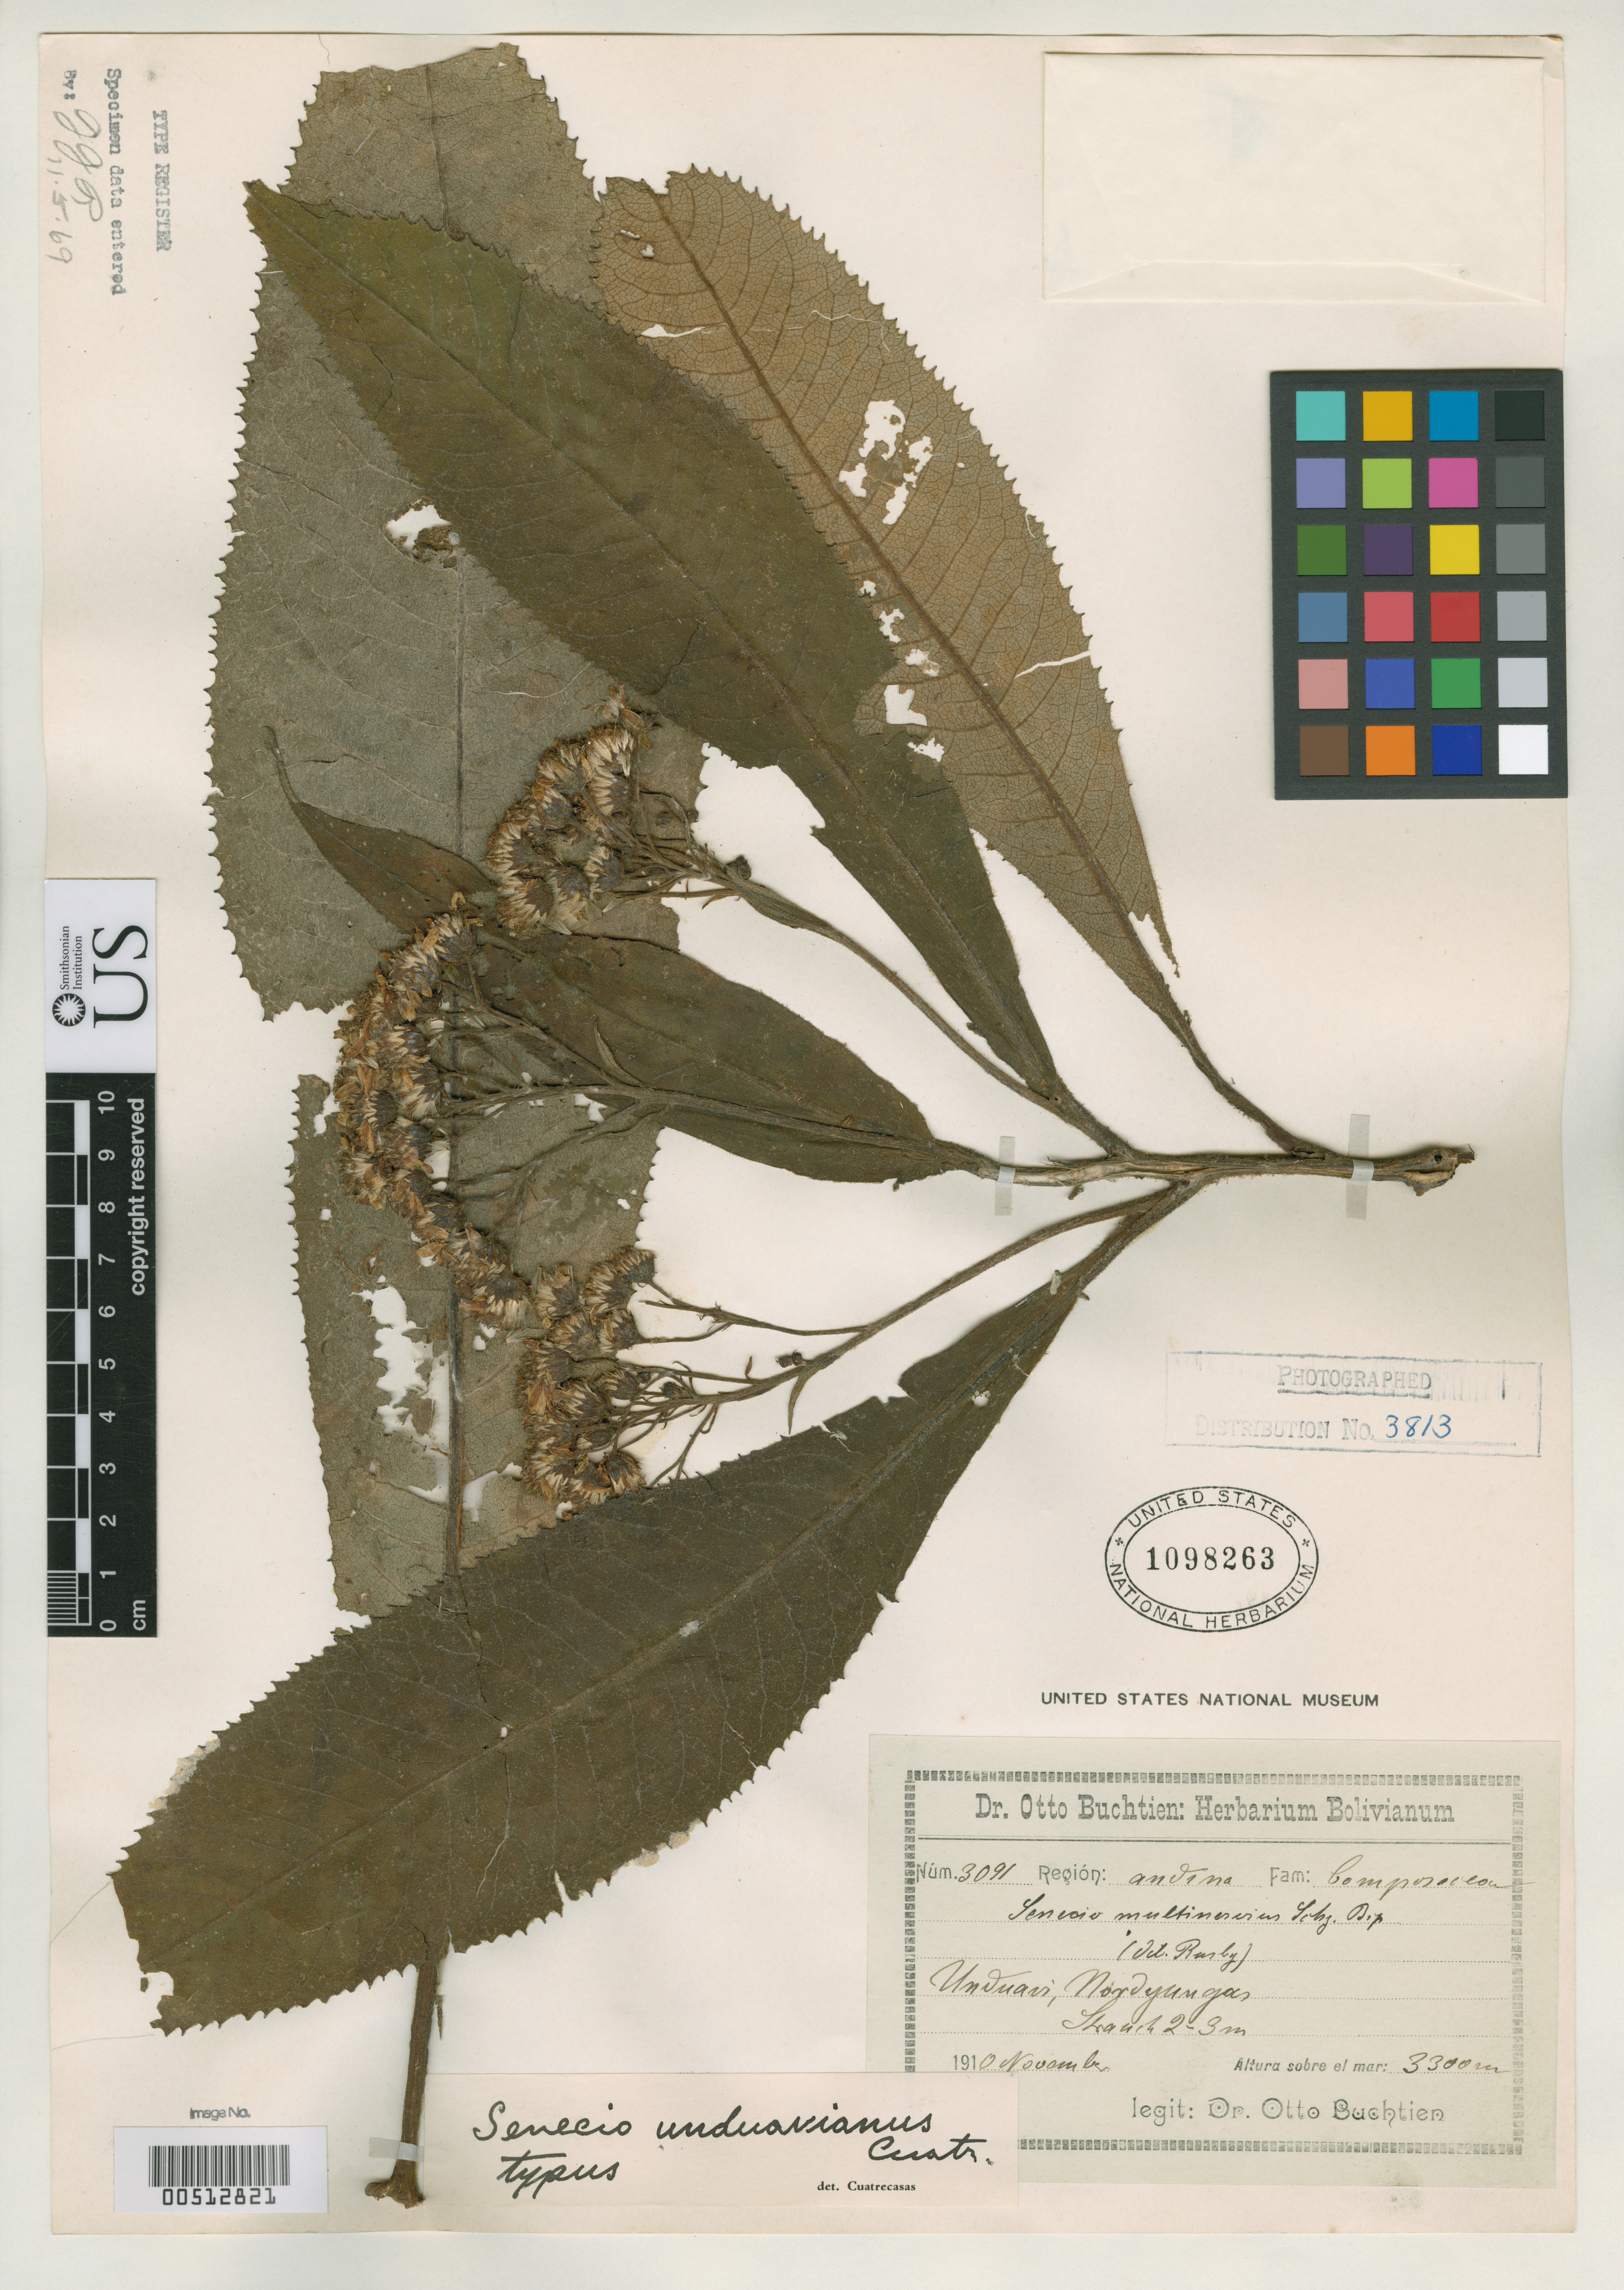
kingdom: Plantae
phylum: Tracheophyta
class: Magnoliopsida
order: Asterales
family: Asteraceae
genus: Senecio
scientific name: Senecio unduavianus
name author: Cuatrec.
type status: Holotype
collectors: O. Buchtien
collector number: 3091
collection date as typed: Nov 1910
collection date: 1910-11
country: Bolivia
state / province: La Paz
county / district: Nor Yungas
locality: Unduavi, Nor Yungas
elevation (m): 3300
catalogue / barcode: US 1098263